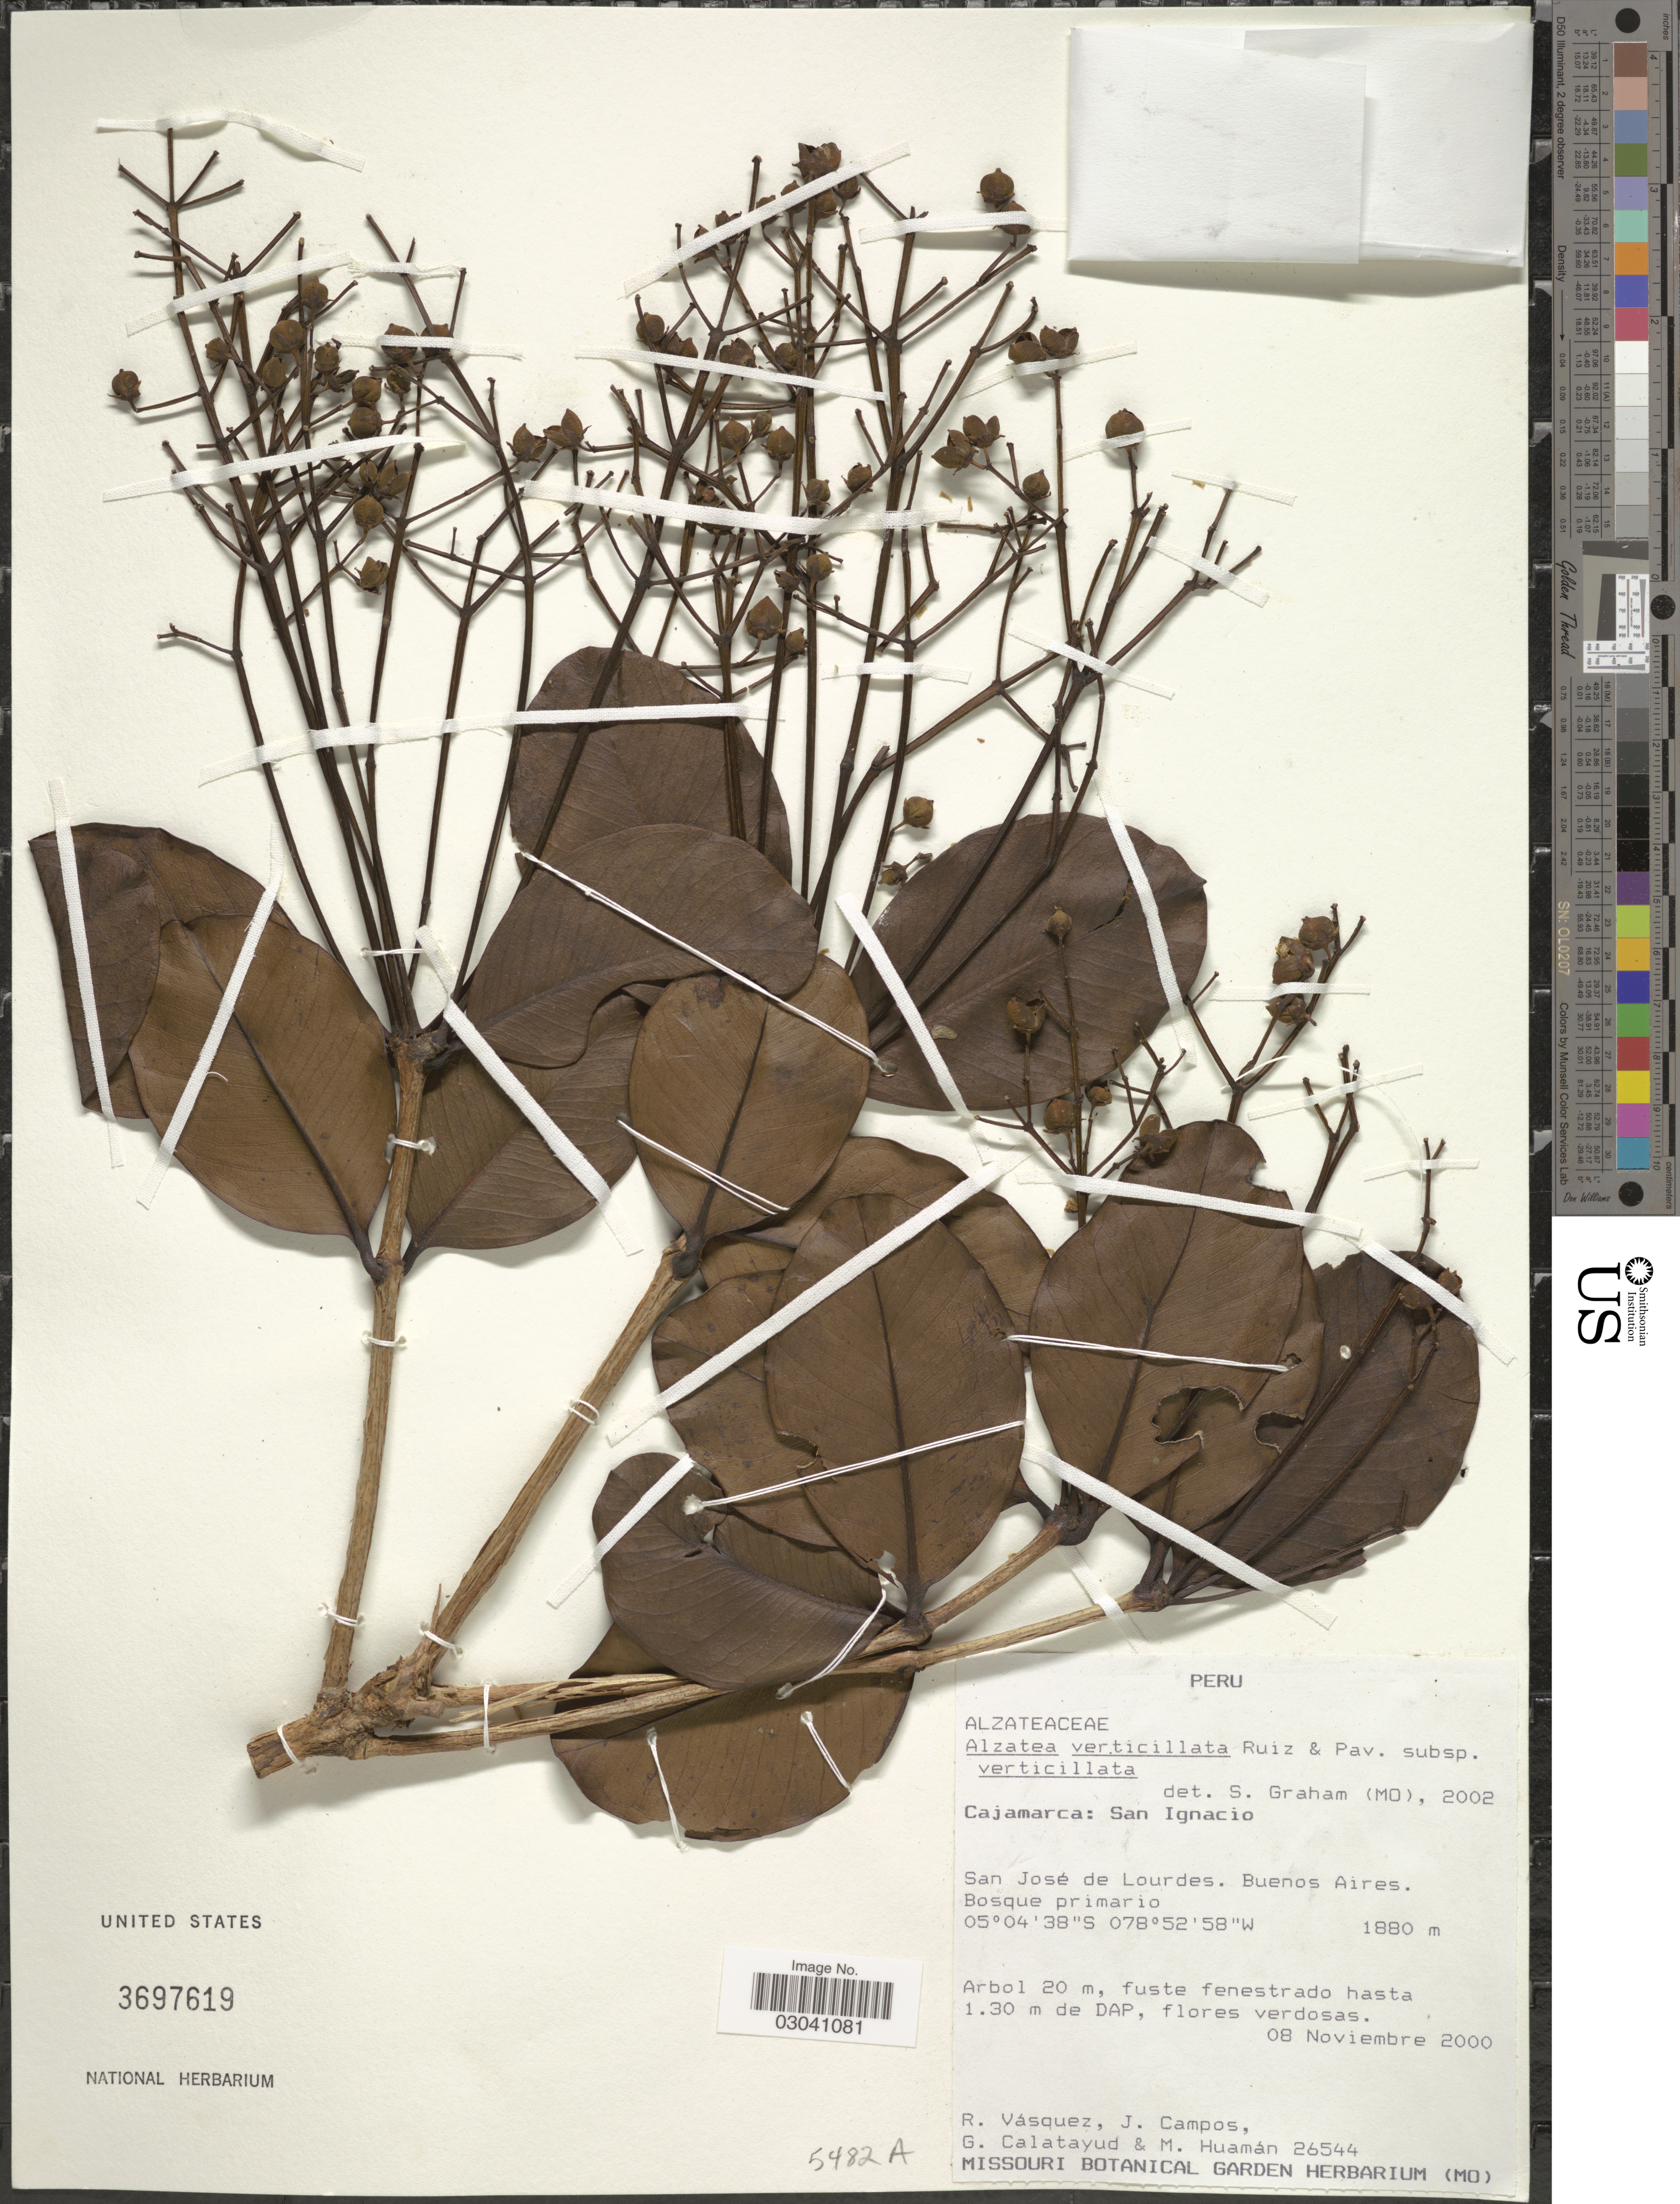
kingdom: Plantae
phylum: Tracheophyta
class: Magnoliopsida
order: Myrtales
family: Alzateaceae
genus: Alzatea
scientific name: Alzatea verticillata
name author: Ruiz & Pav.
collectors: R. Vásquez, J. Campos, G. Calatayud & M. Huamán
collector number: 26544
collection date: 2000-11-08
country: Peru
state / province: Cajamarca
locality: San Ignacio. San José de Lourdes. Buenos Aires.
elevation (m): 1880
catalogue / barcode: US 3697619